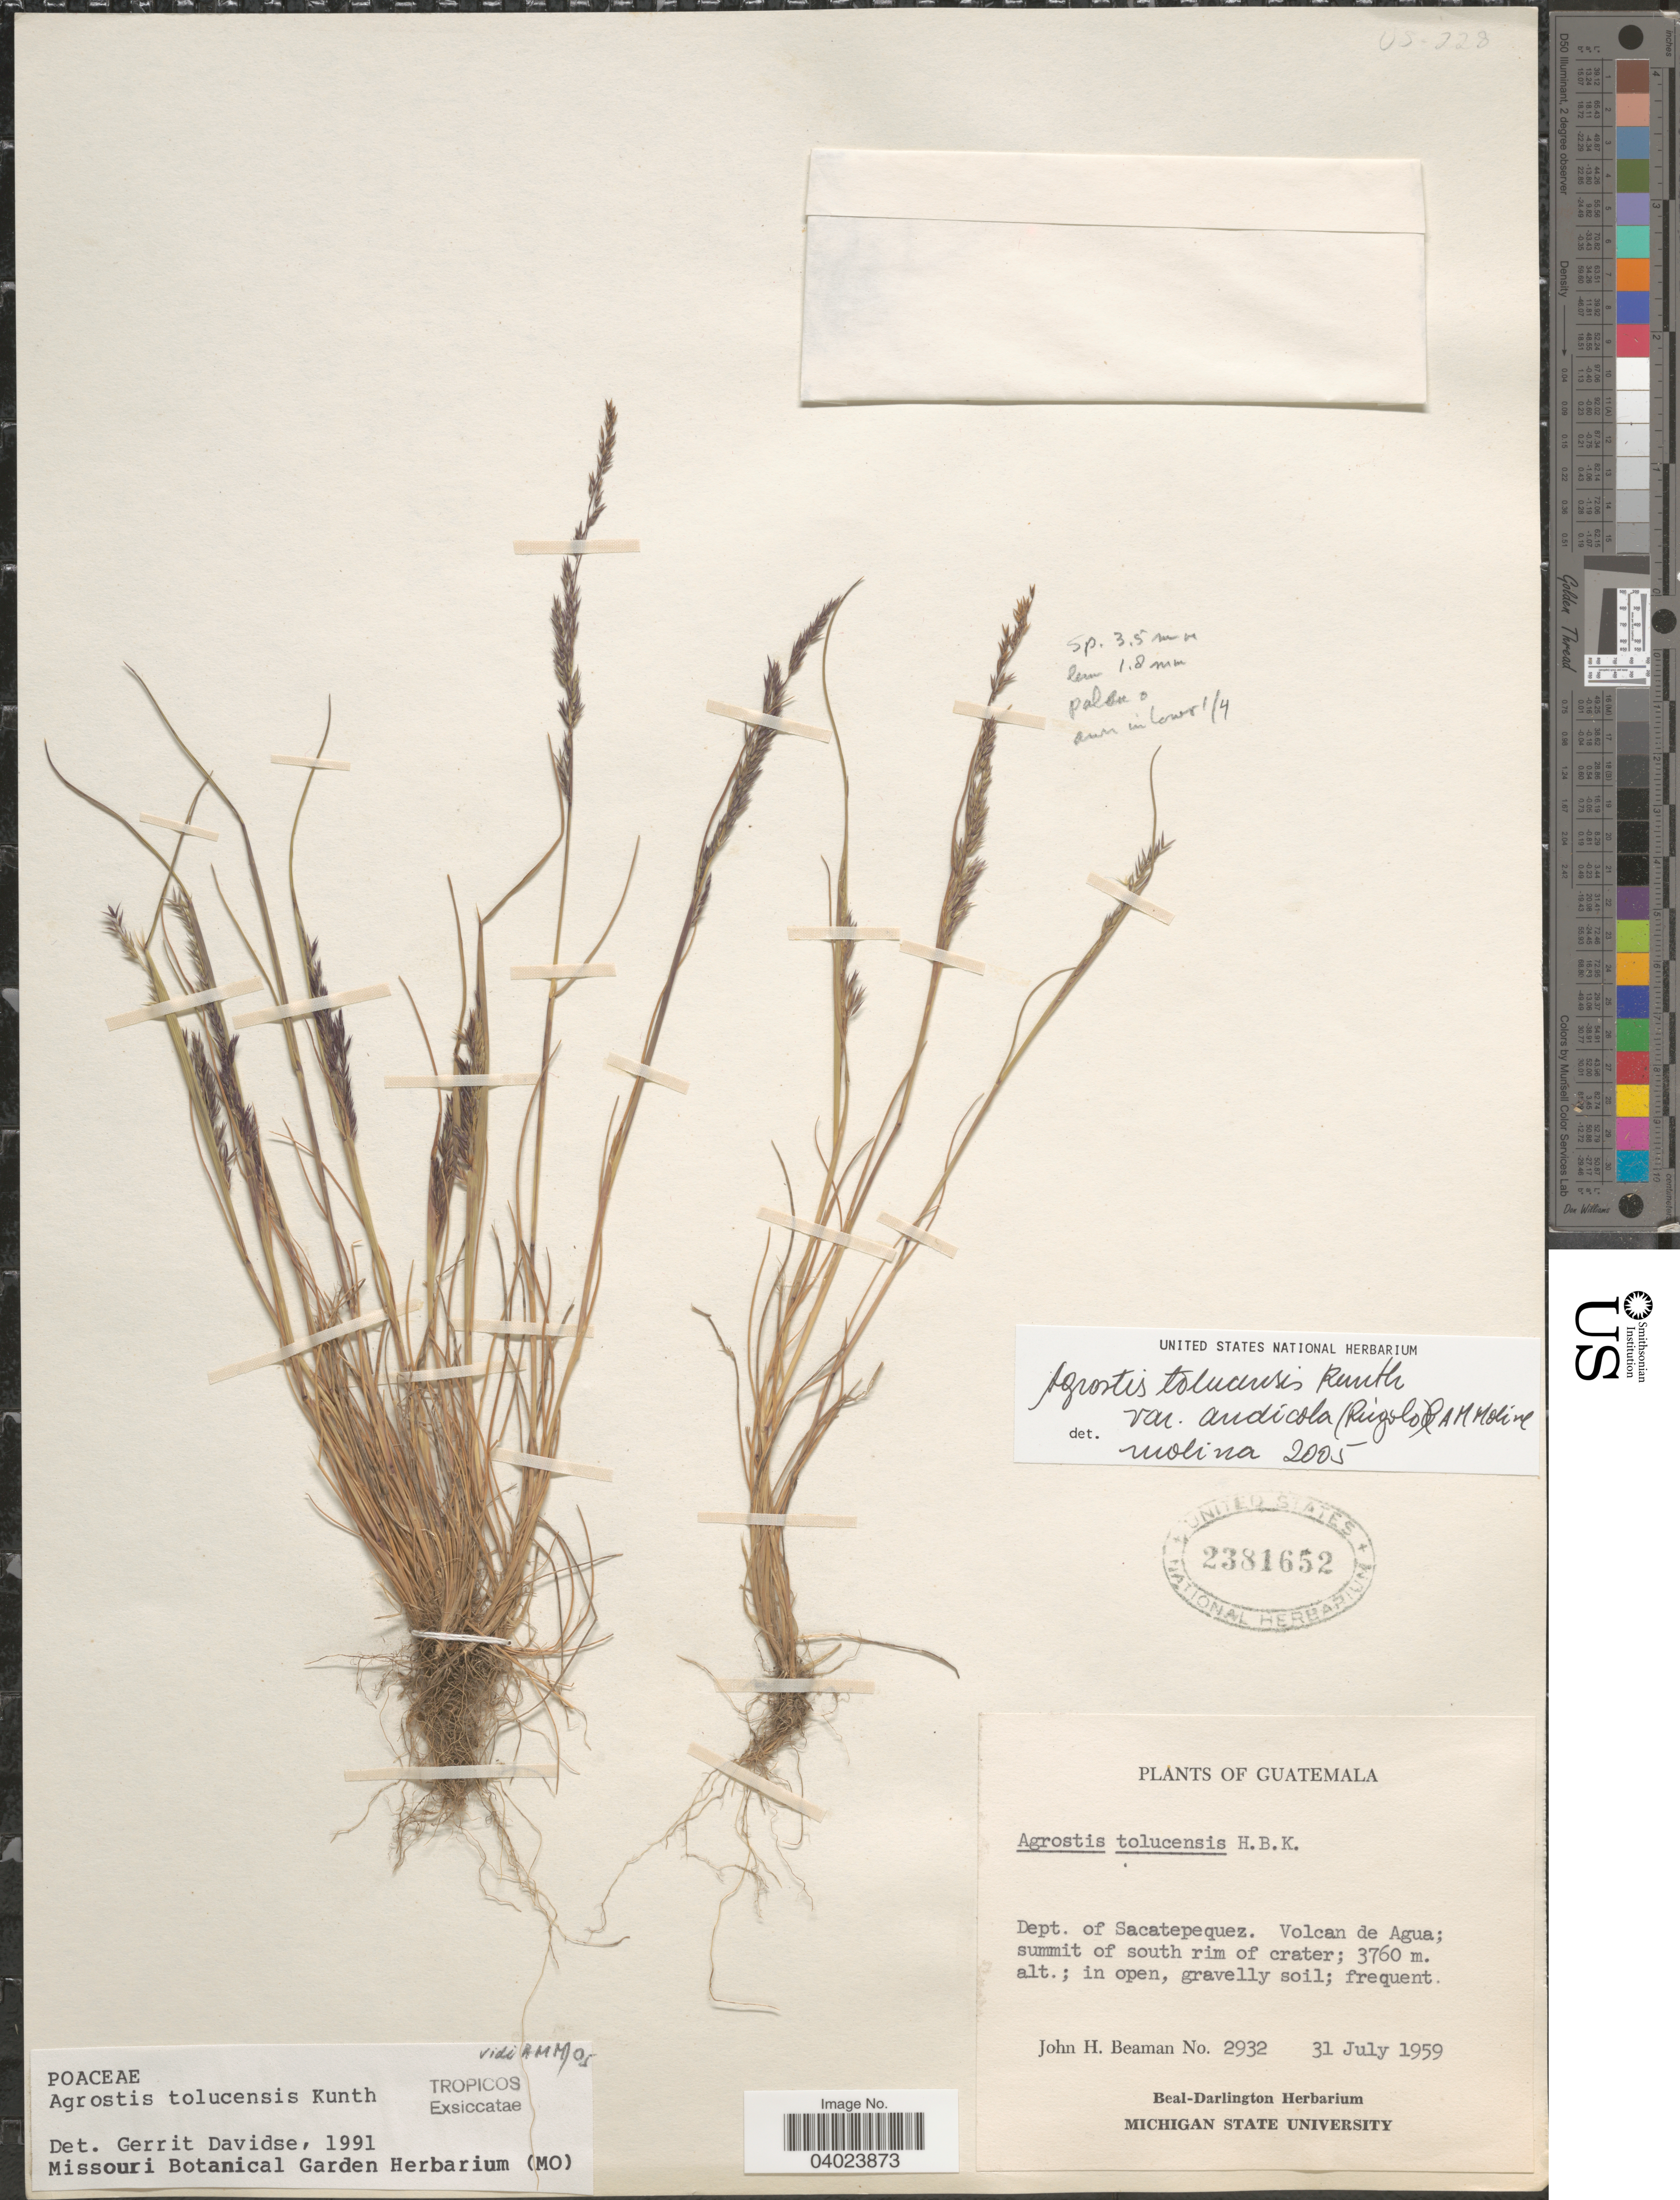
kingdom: Plantae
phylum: Tracheophyta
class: Liliopsida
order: Poales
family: Poaceae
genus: Agrostis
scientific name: Agrostis tolucensis var. andicola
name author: (Pilg.) Rúgolo & A.M. Molina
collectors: J. H. Beaman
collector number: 2932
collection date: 1959-07-31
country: Guatemala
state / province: Sacatepequez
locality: Dept. of Sacatepequez. Volcan de Agua; summit of south rim of crater.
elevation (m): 3760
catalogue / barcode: US 2381652